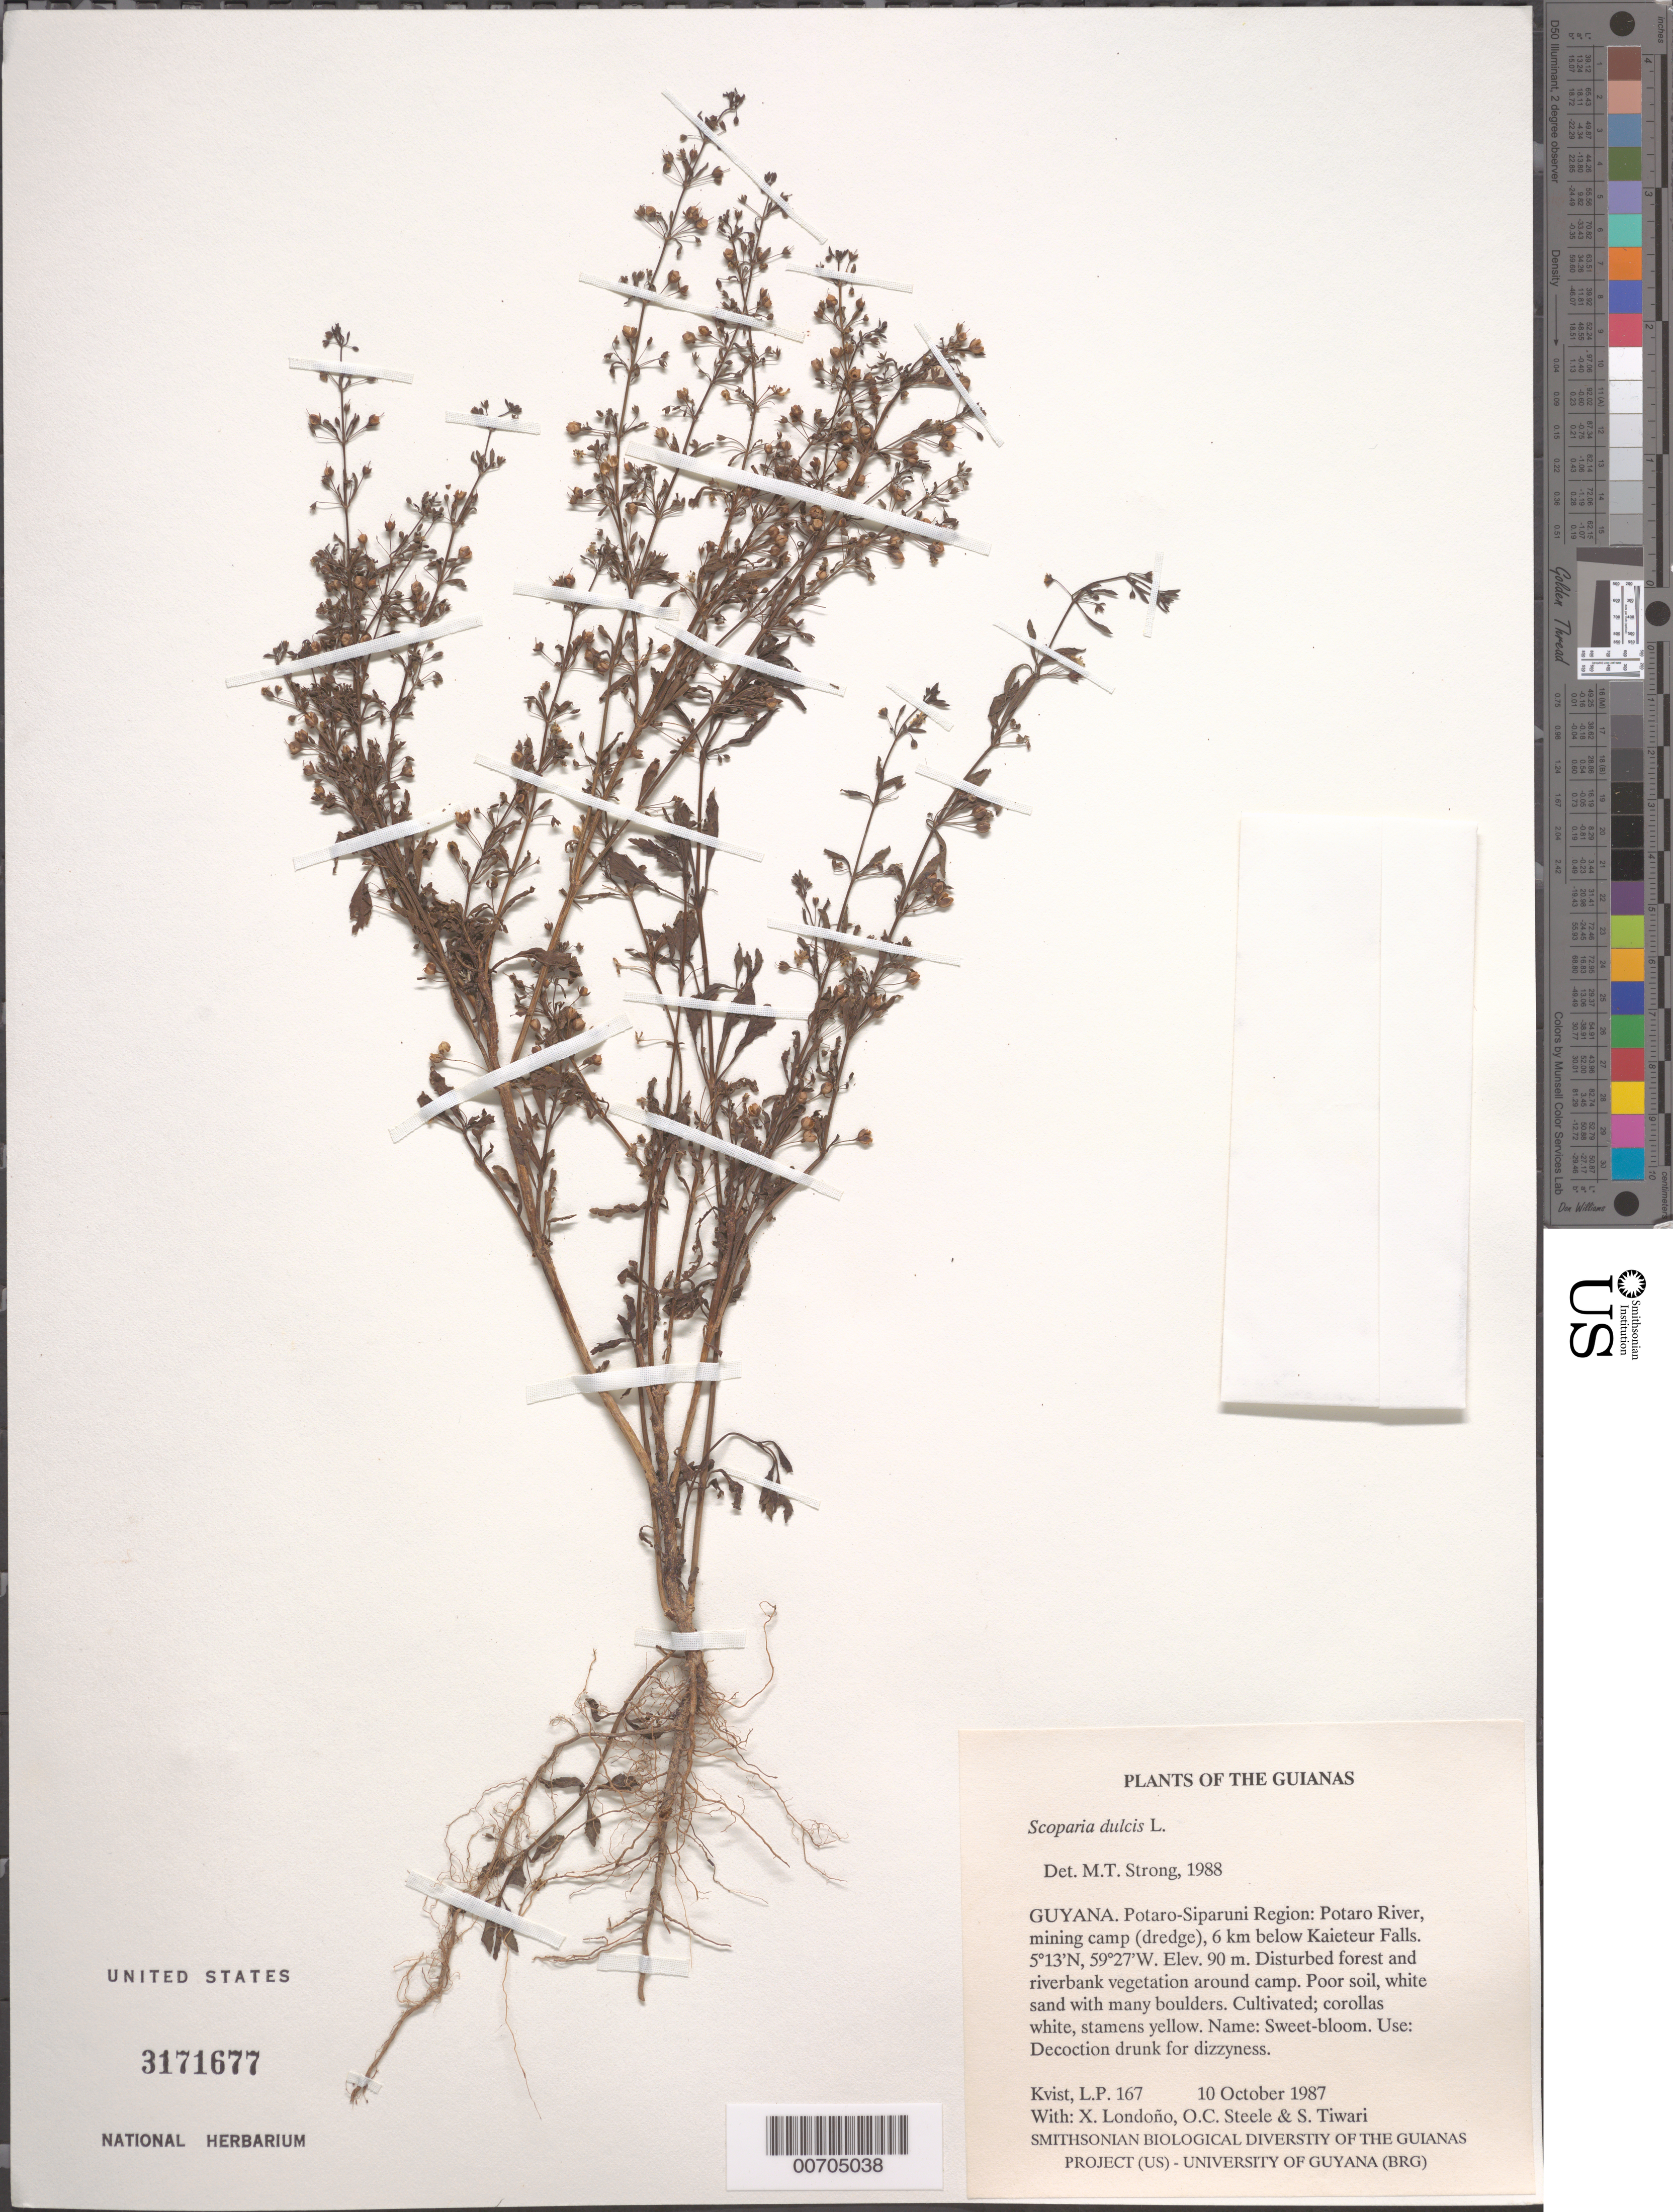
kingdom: Plantae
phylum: Tracheophyta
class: Magnoliopsida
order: Lamiales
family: Plantaginaceae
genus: Scoparia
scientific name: Scoparia dulcis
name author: L.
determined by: Strong, M. T., (US), Smithsonian Institution - National Museum of Natural History (UNITED STATES)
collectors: L. P. Kvist, X. Londoño, O. C. Steele & S. Tiwari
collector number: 167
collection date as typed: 10 October 1987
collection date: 1987-10-10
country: Guyana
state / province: Potaro-Siparuni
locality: Potaro River, mining camp (dredge), 6 km below Kaieteur Falls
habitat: Disturbed forest and riverbank vegetation around camp. Poor soil, white sand with many boulders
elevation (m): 90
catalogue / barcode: US 3171677